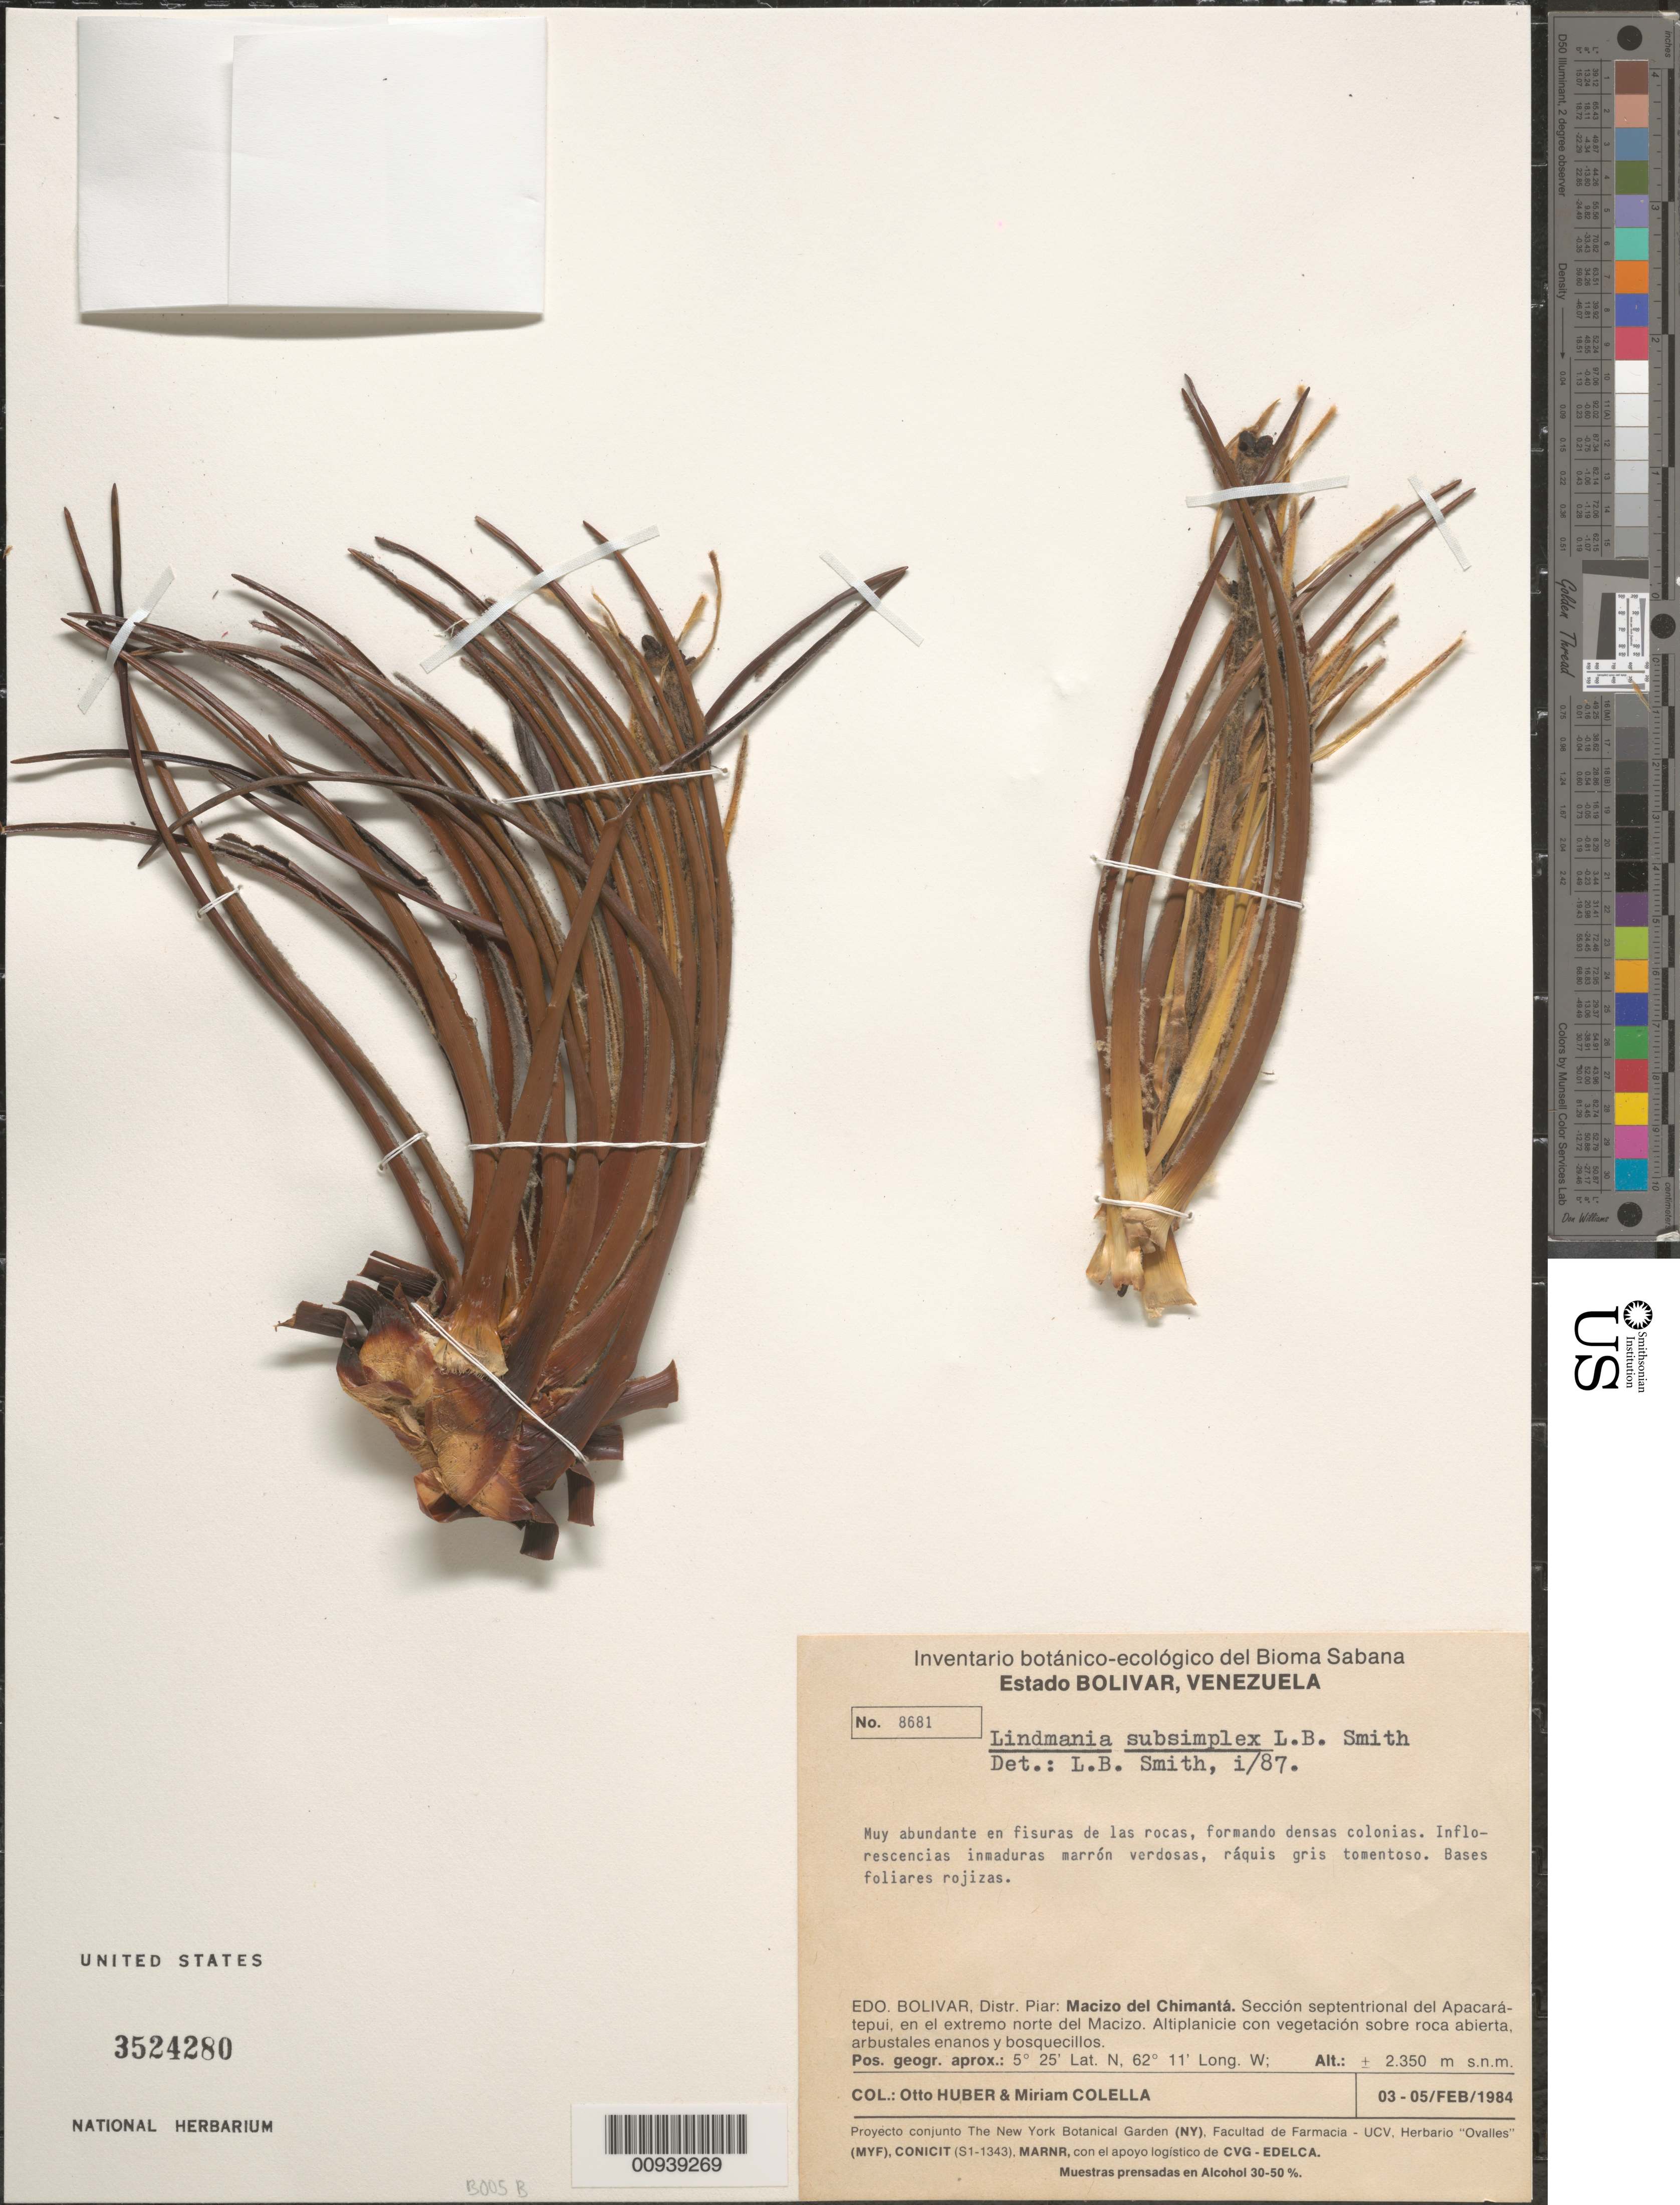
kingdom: Plantae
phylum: Tracheophyta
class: Liliopsida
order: Poales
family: Bromeliaceae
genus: Lindmania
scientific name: Lindmania subsimplex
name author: L.B. Sm.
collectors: O. Huber & M. Colella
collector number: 8681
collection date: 1984-02-03/1984-02-05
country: Venezuela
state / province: Bolivar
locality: Distr. Piar: Macizo del Chimantá. Sección septentrional del Apacará-tepui, en el extremo norte del Macizo.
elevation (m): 2350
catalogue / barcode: US 3524280